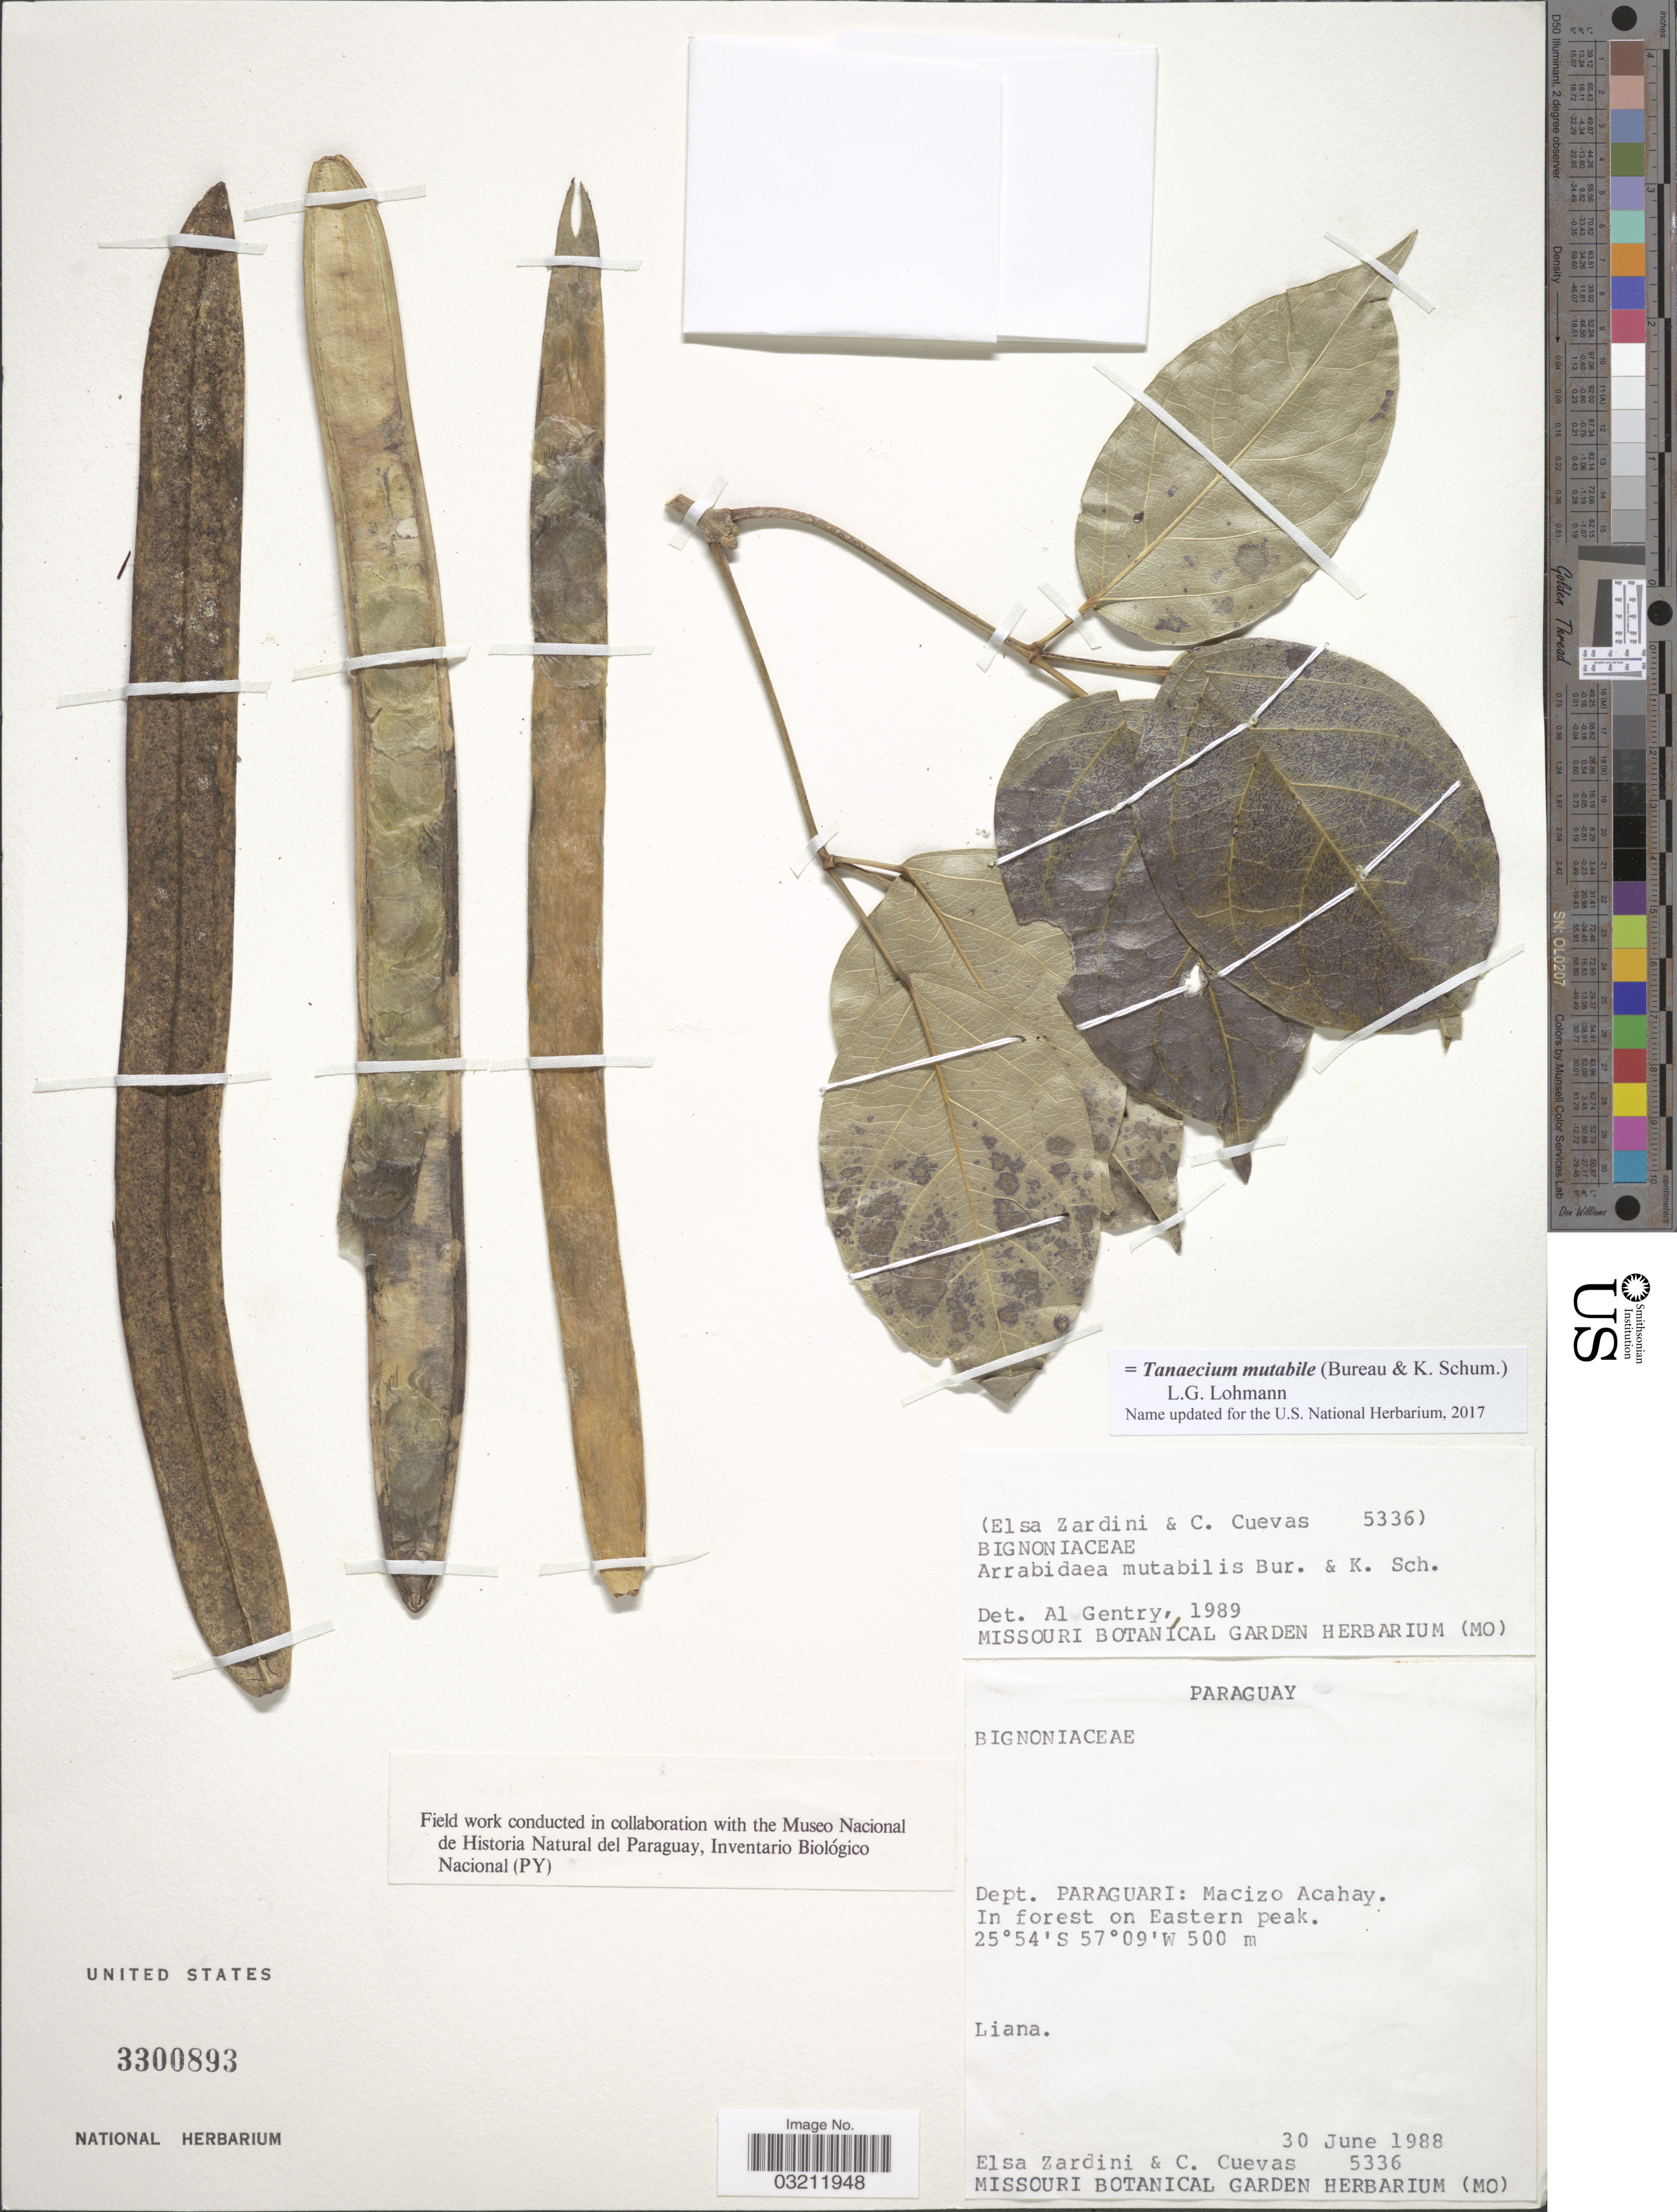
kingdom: Plantae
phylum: Tracheophyta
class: Magnoliopsida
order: Lamiales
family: Bignoniaceae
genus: Tanaecium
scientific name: Tanaecium mutabile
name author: (Bureau & K. Schum.) L.G. Lohmann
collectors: E. M. Zardini & C. Cuevas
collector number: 5336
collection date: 1988-06-30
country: Paraguay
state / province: Paraguari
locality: Dept. Paraguari: Macizo Acahay. In forest on Eastern peak.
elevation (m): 500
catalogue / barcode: US 3300893